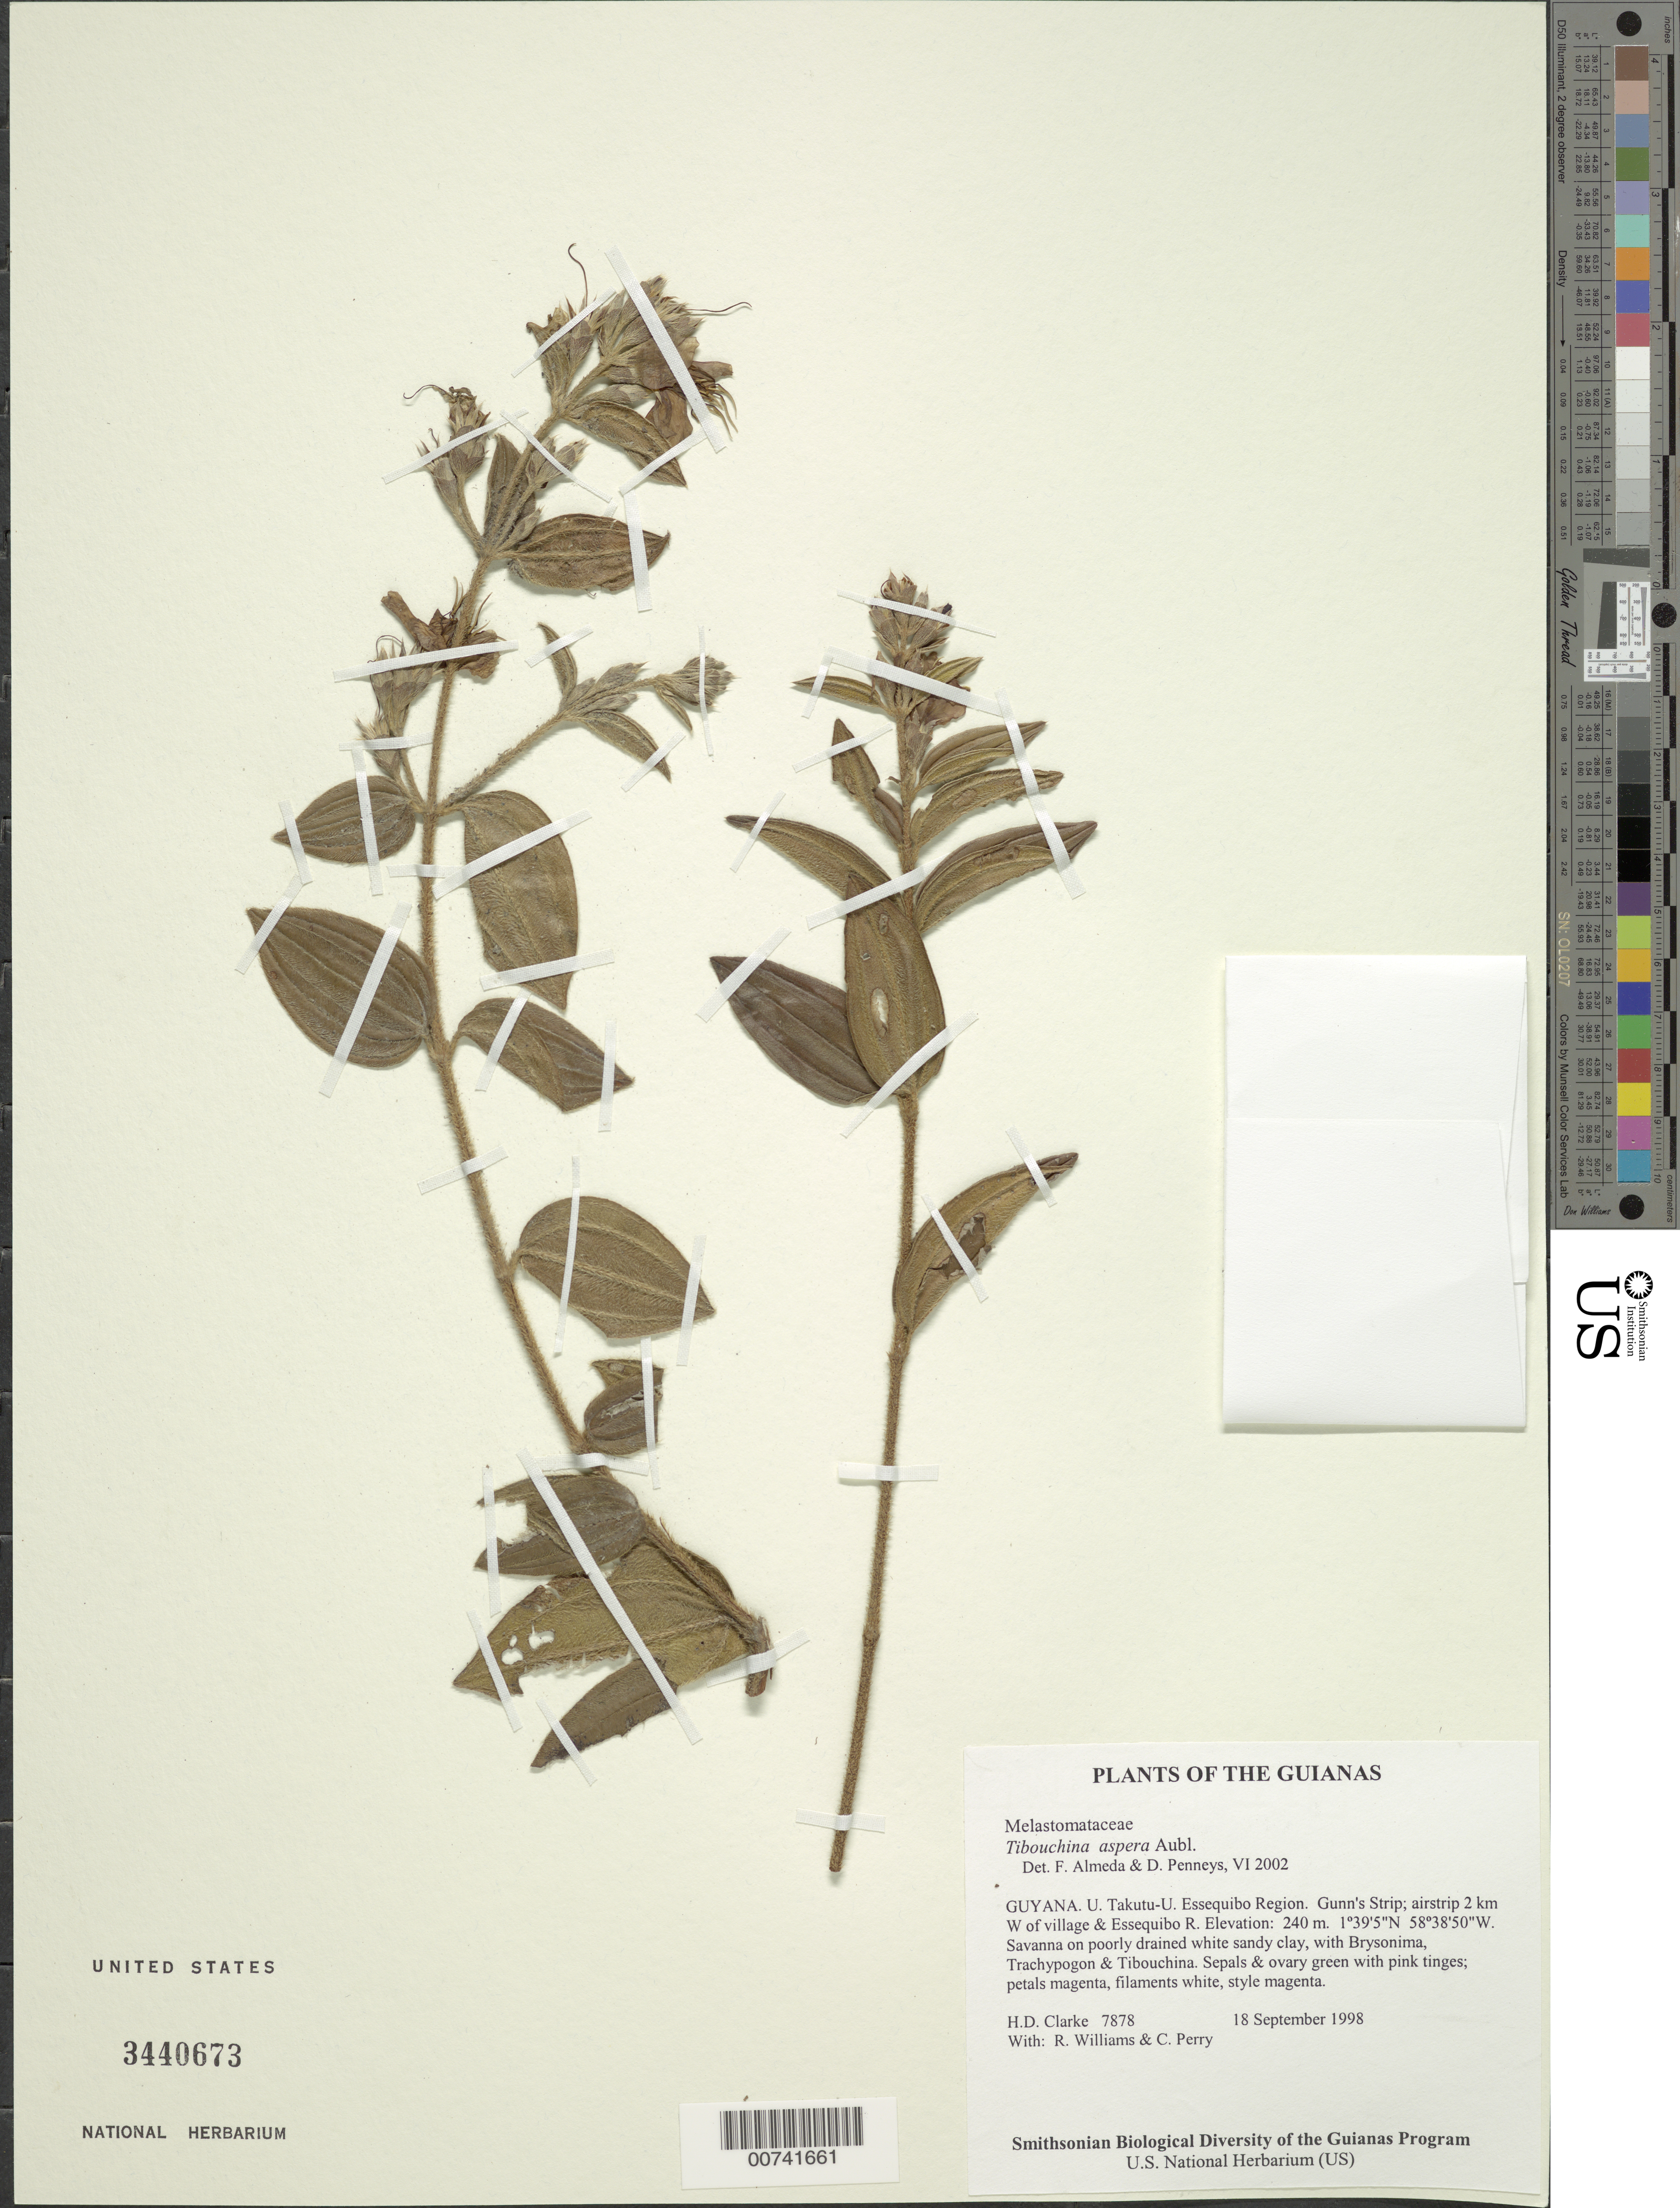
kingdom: Plantae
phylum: Tracheophyta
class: Magnoliopsida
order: Myrtales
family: Melastomataceae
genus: Tibouchina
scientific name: Tibouchina aspera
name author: Aubl.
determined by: Almeda, F.; Penneys, D. S.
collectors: H. D. Clarke, R. Williams & C. Perry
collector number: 7878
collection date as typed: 18 September 1998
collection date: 1998-09-18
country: Guyana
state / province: U. Takutu-U. Essequibo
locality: Gunn's Strip; airstrip 2 km W of village & Essequibo R.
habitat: Savanna on poorly drained white sandy clay, with Brysonima, Trachypogon & Tibouchina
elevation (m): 240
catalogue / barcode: US 3440673